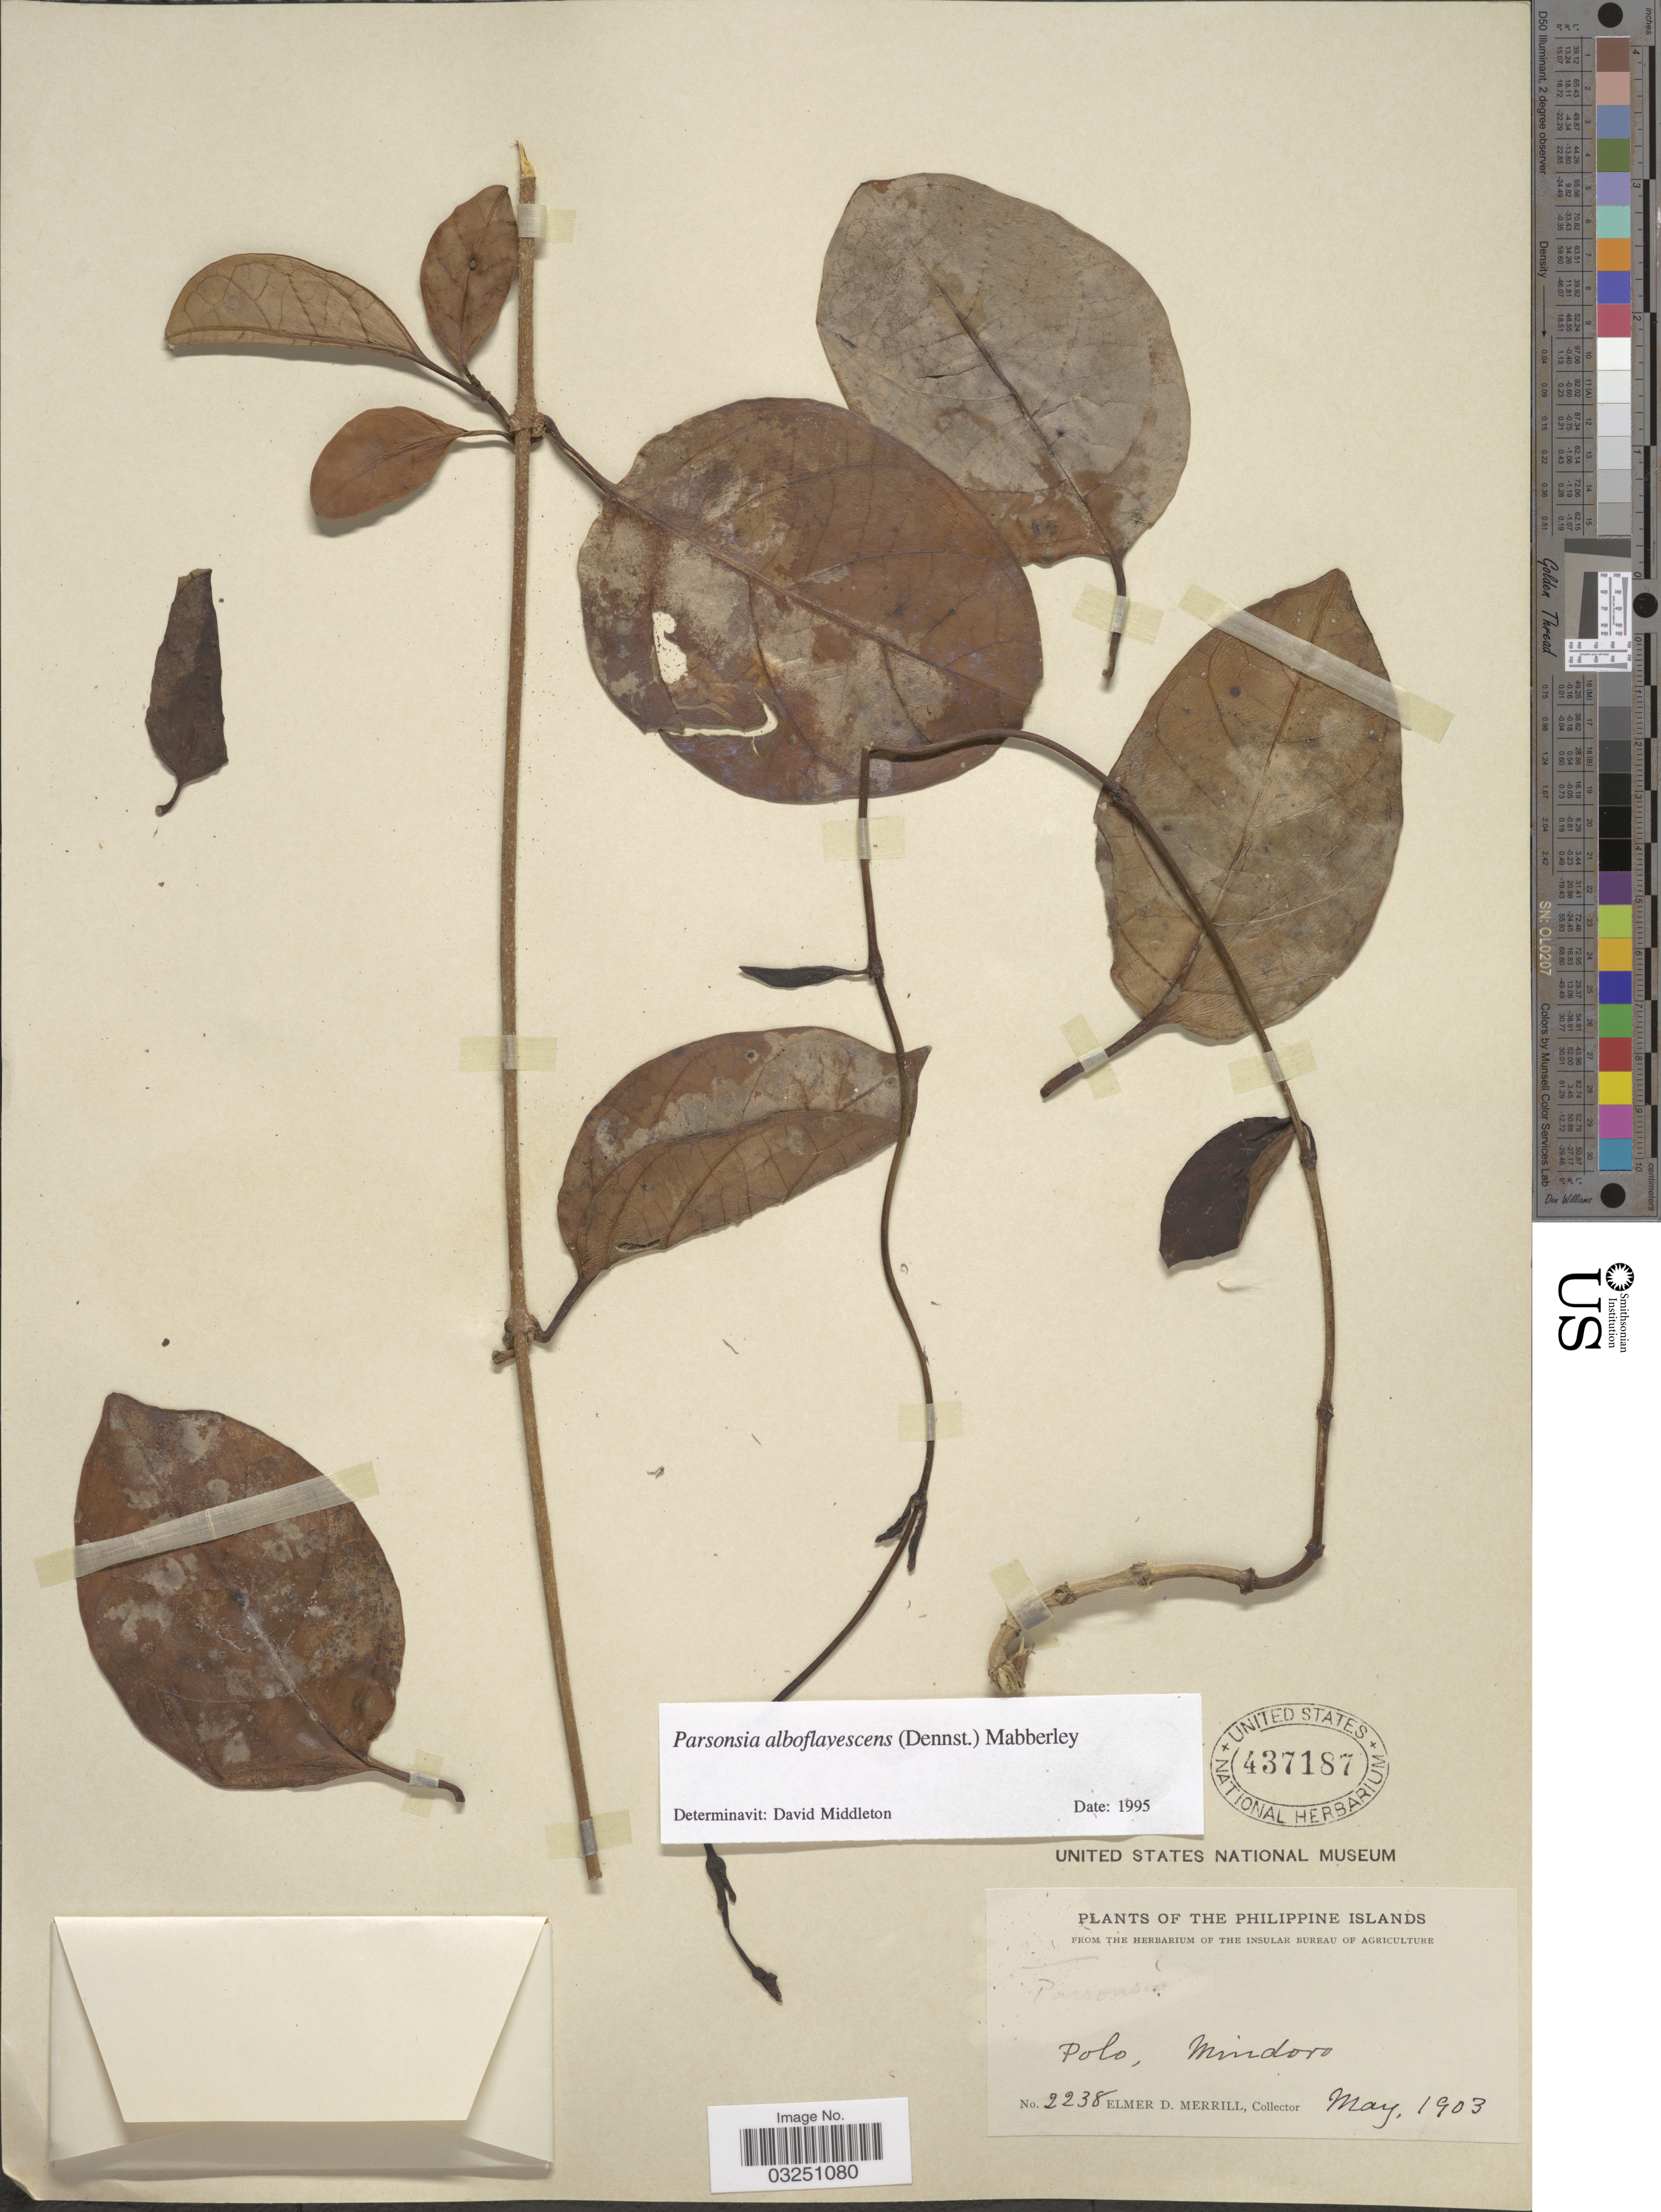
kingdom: Plantae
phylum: Tracheophyta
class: Magnoliopsida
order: Gentianales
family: Apocynaceae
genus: Parsonsia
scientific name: Parsonsia alboflavescens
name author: (Dennst.) Mabberley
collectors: E. D. Merrill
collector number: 2238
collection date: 1903-05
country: Philippines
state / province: Mimaropa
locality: The Philippine Islands, Polo, Mindoro.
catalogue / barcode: US 437187